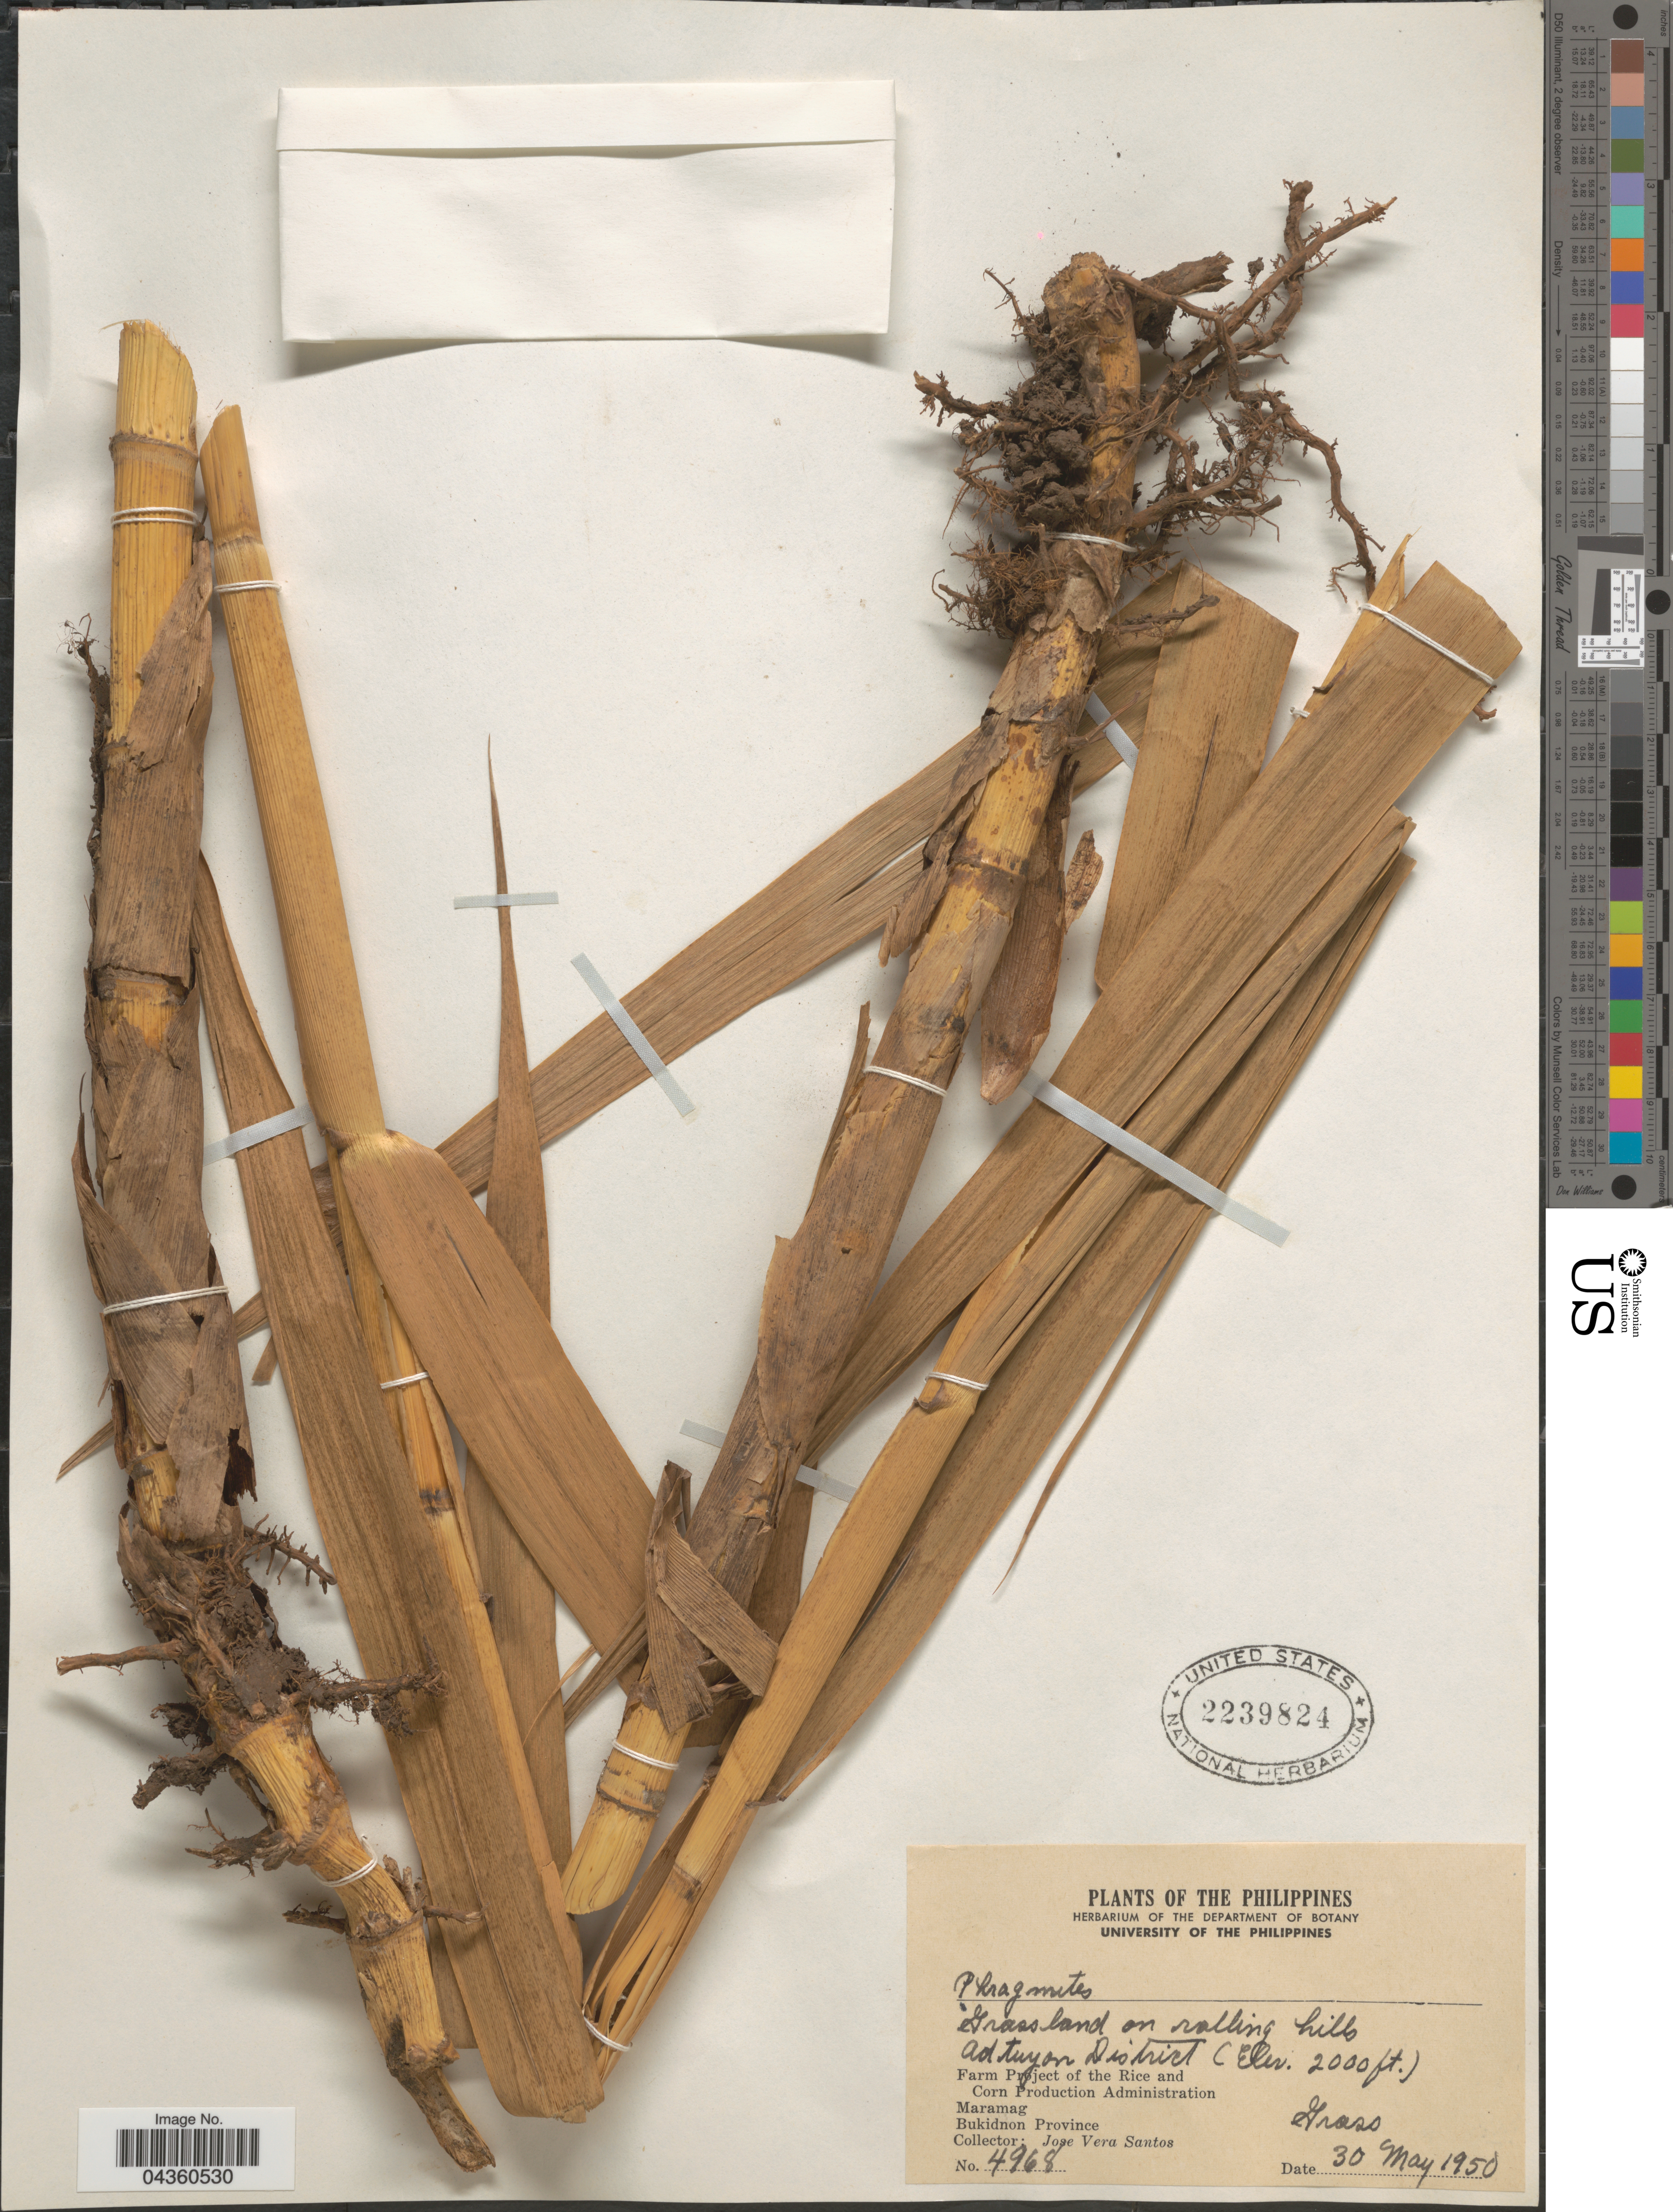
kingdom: Plantae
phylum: Tracheophyta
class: Liliopsida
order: Poales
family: Poaceae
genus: Phragmites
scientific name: Phragmites sp.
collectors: J. V. Santos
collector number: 4968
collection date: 1950-05-30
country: Philippines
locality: Adtuyon District. Farm Project of the Rice and Corn Production Administration. Maramag. Bukidnon Province.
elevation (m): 610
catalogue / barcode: US 2239824